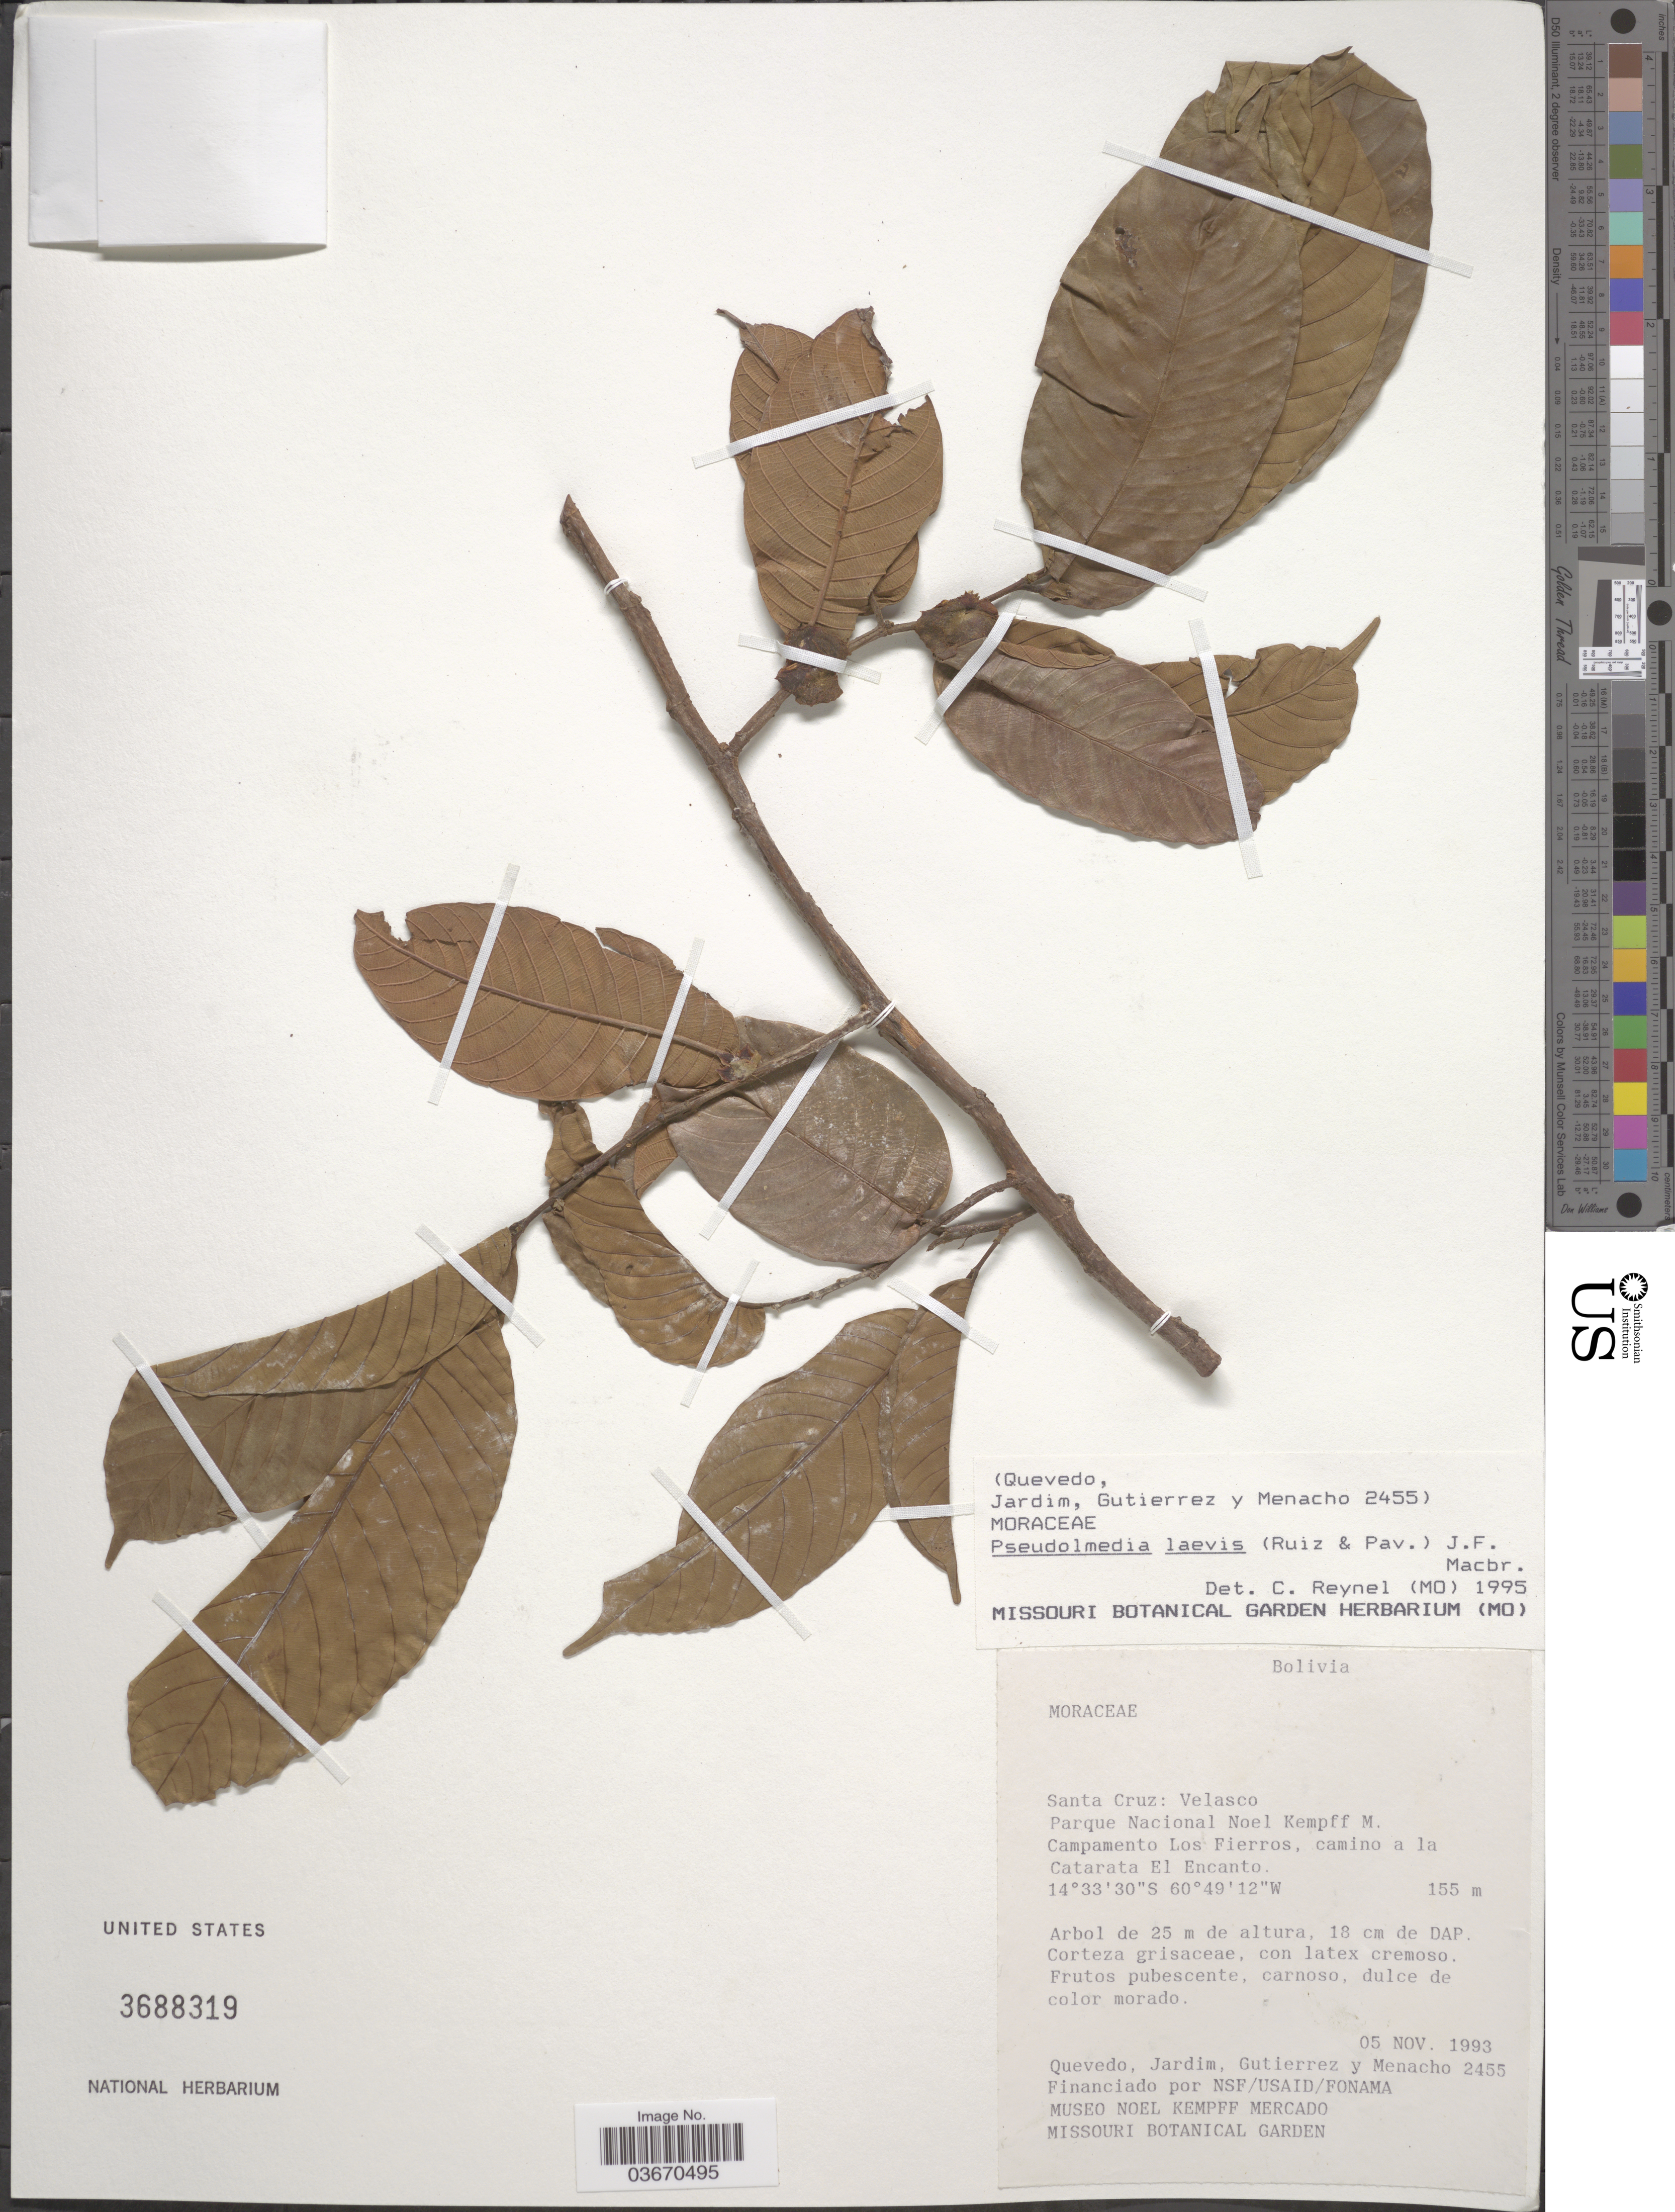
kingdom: Plantae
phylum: Tracheophyta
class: Magnoliopsida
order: Rosales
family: Moraceae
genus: Pseudolmedia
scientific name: Pseudolmedia laevis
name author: (Ruiz & Pav.) J.F. Macbr.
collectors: -- Quevedo, Jardim, --, -. Gutierrez & Menacho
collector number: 2455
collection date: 1993-11-05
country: Bolivia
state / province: Santa Cruz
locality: Velasco. Parque Nacional Noel Kempff M. Campamento Los Fierros, camino a la Catarata El Encanto.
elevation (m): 155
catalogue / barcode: US 3688319